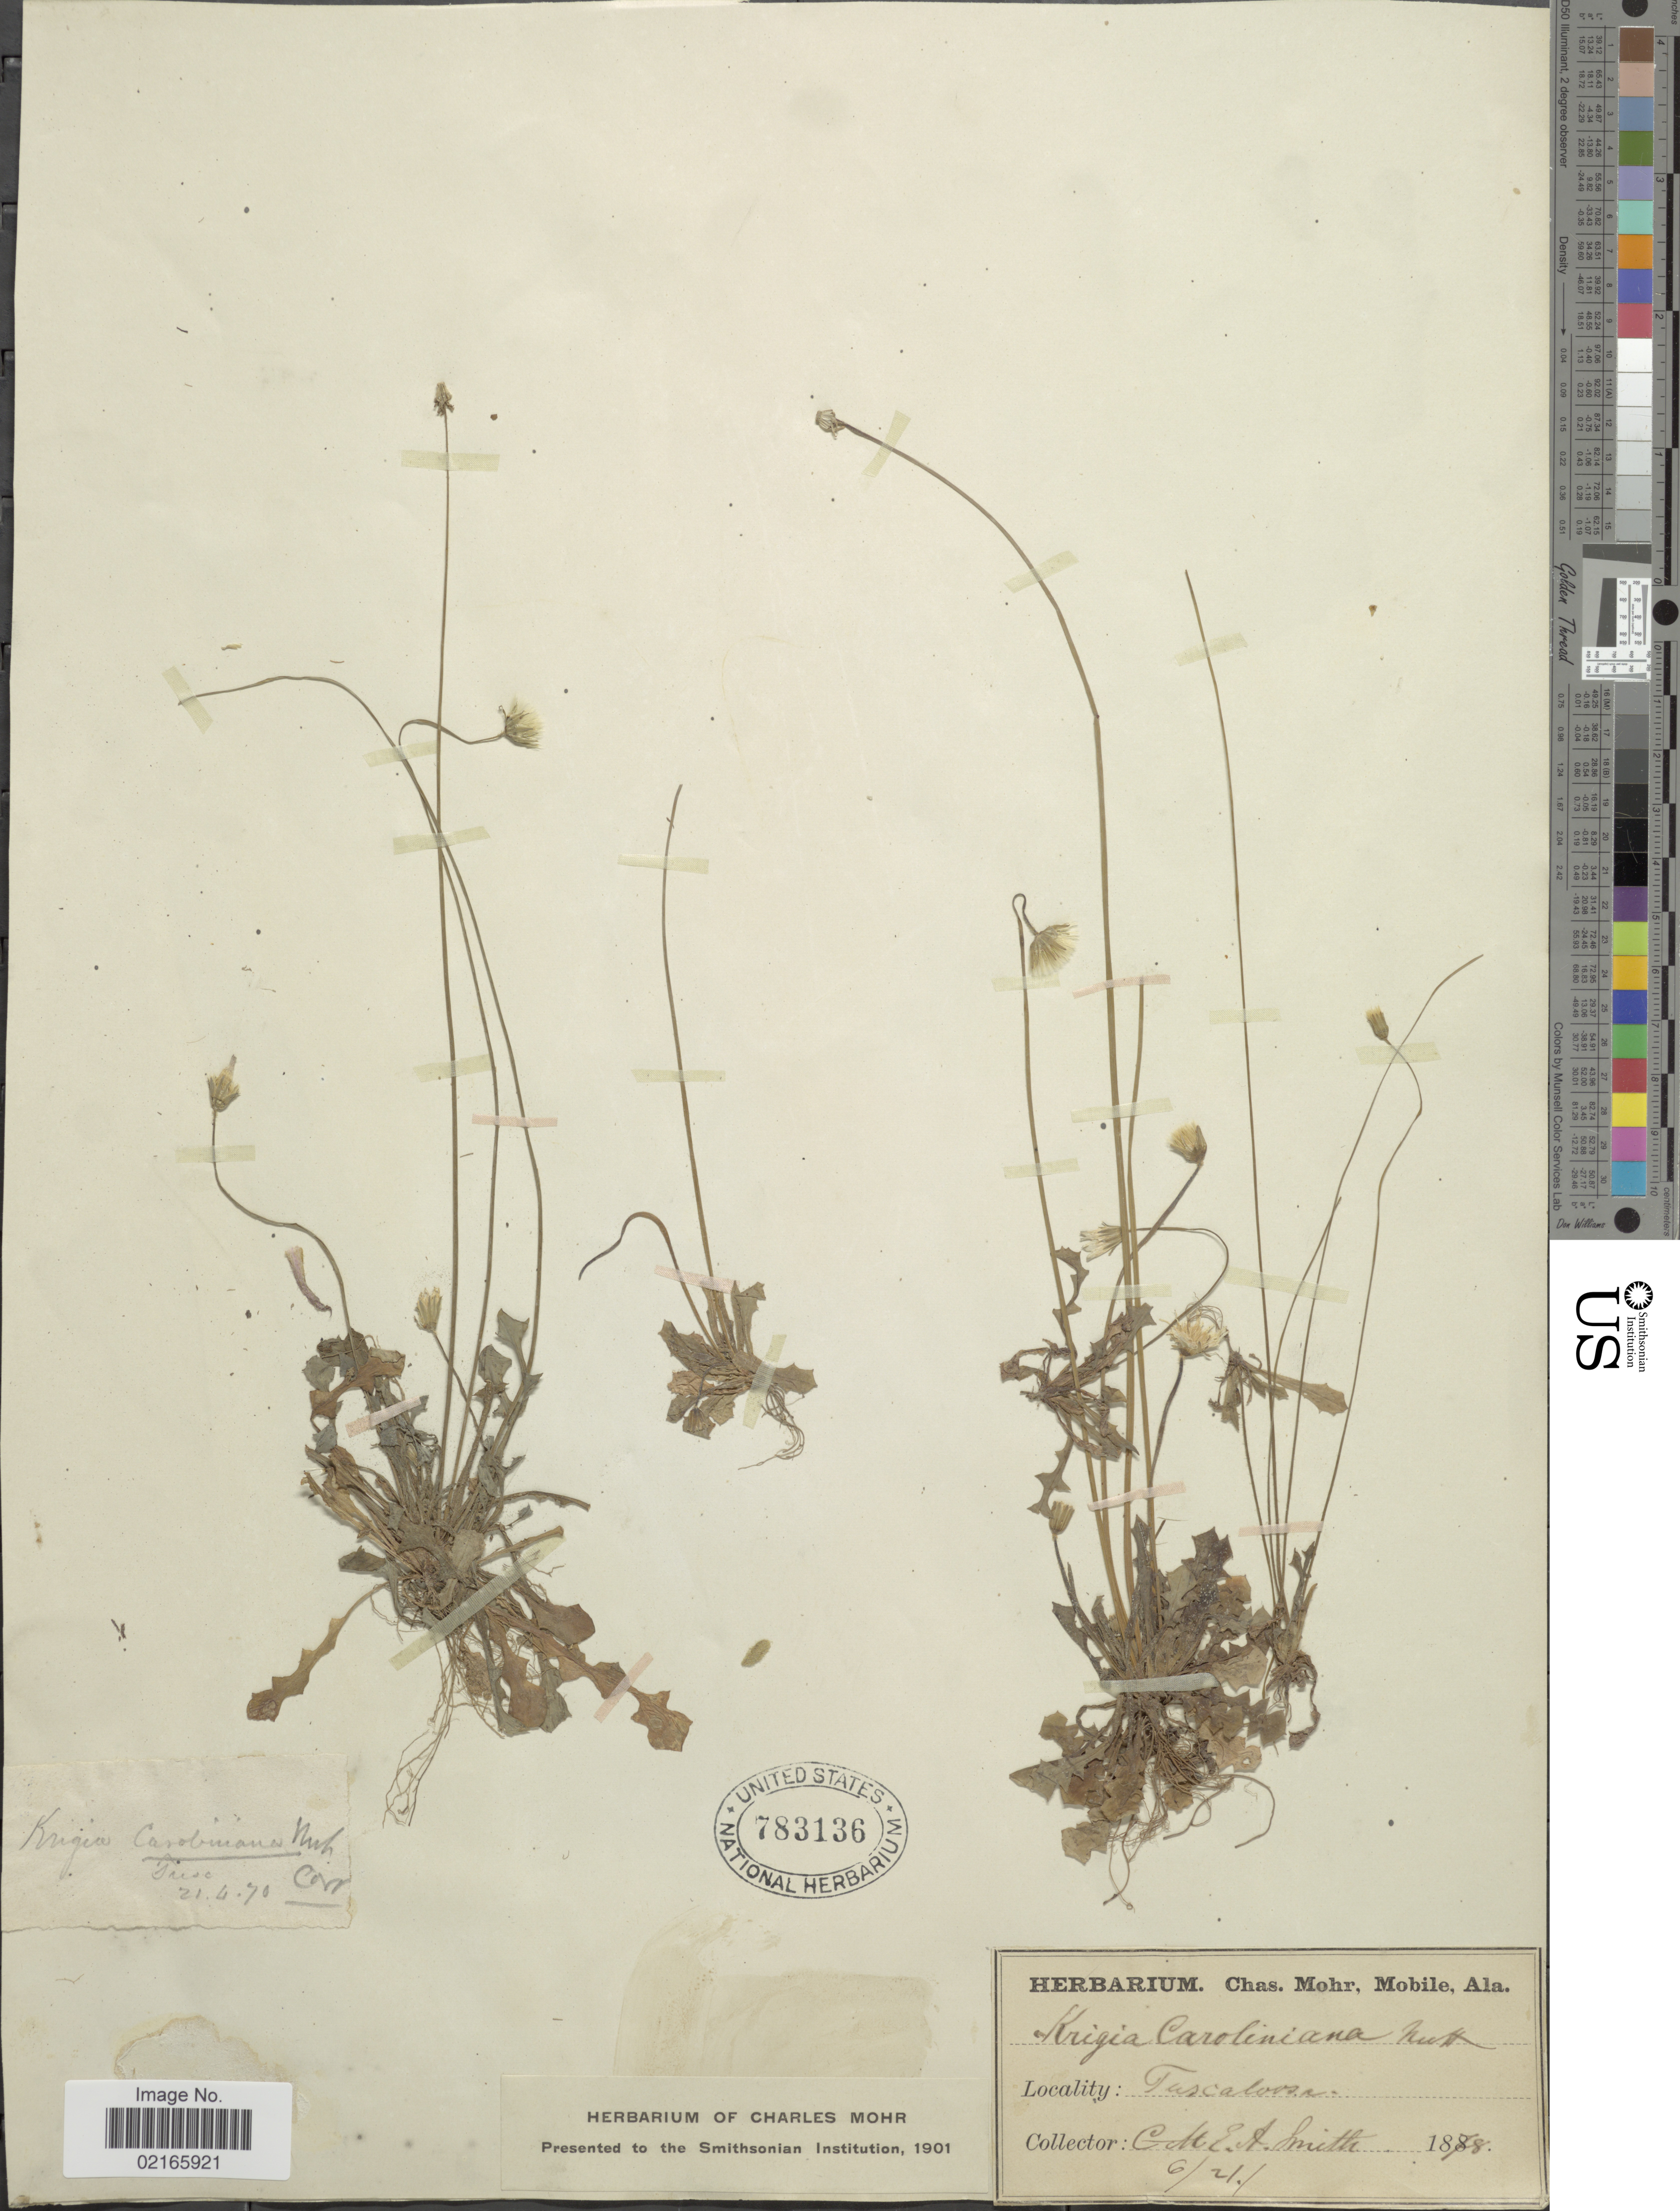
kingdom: Plantae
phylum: Tracheophyta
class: Magnoliopsida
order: Asterales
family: Asteraceae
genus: Krigia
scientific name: Krigia virginica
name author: (L.) Willd.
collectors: E. A. Smith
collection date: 1878-06-21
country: United States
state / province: Alabama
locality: Tuscaloosa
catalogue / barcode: US 783136